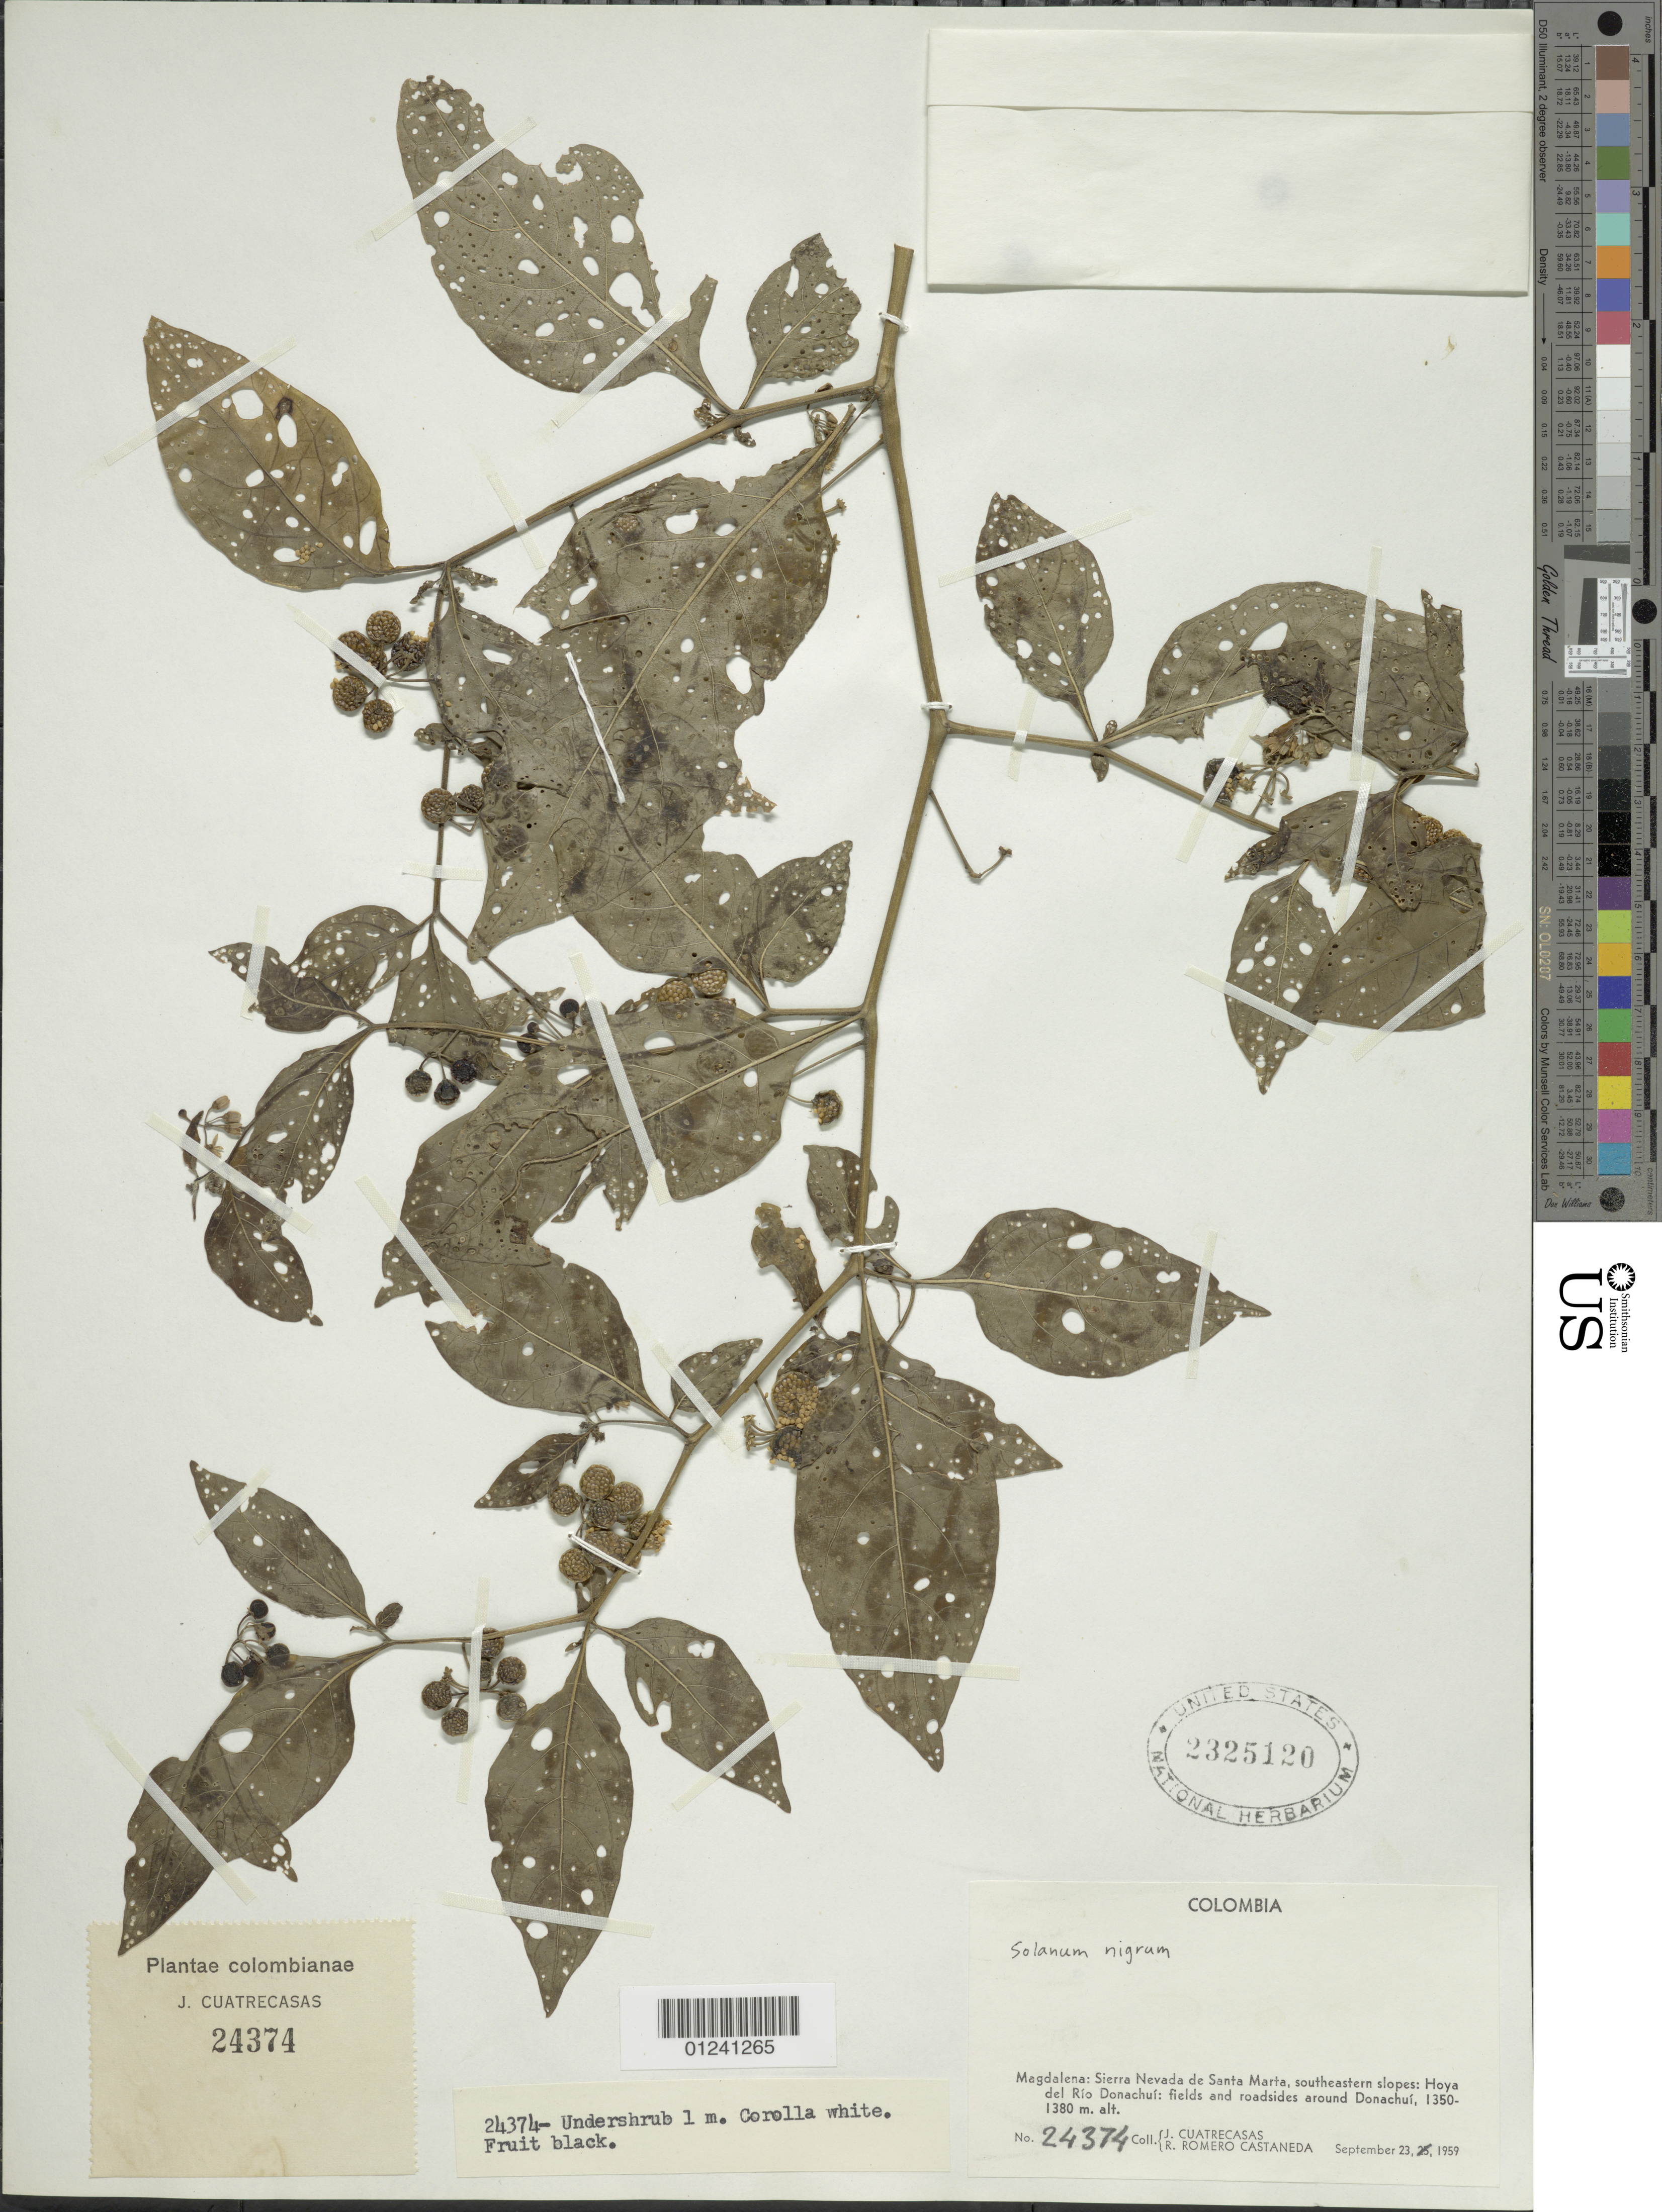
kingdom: Plantae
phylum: Tracheophyta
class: Magnoliopsida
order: Solanales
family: Solanaceae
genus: Solanum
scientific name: Solanum nigrum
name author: L.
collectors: J. Cuatrecasas & R. Romero Castañeda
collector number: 24374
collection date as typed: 23 Sep 1959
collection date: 1959-09-23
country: Colombia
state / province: Magdalena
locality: Sierra Nevada de Santa Marta, southeastern slopes, hoya del Rio Donachui, around Donachui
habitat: Fields and roadsides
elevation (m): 1350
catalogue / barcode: US 2325120